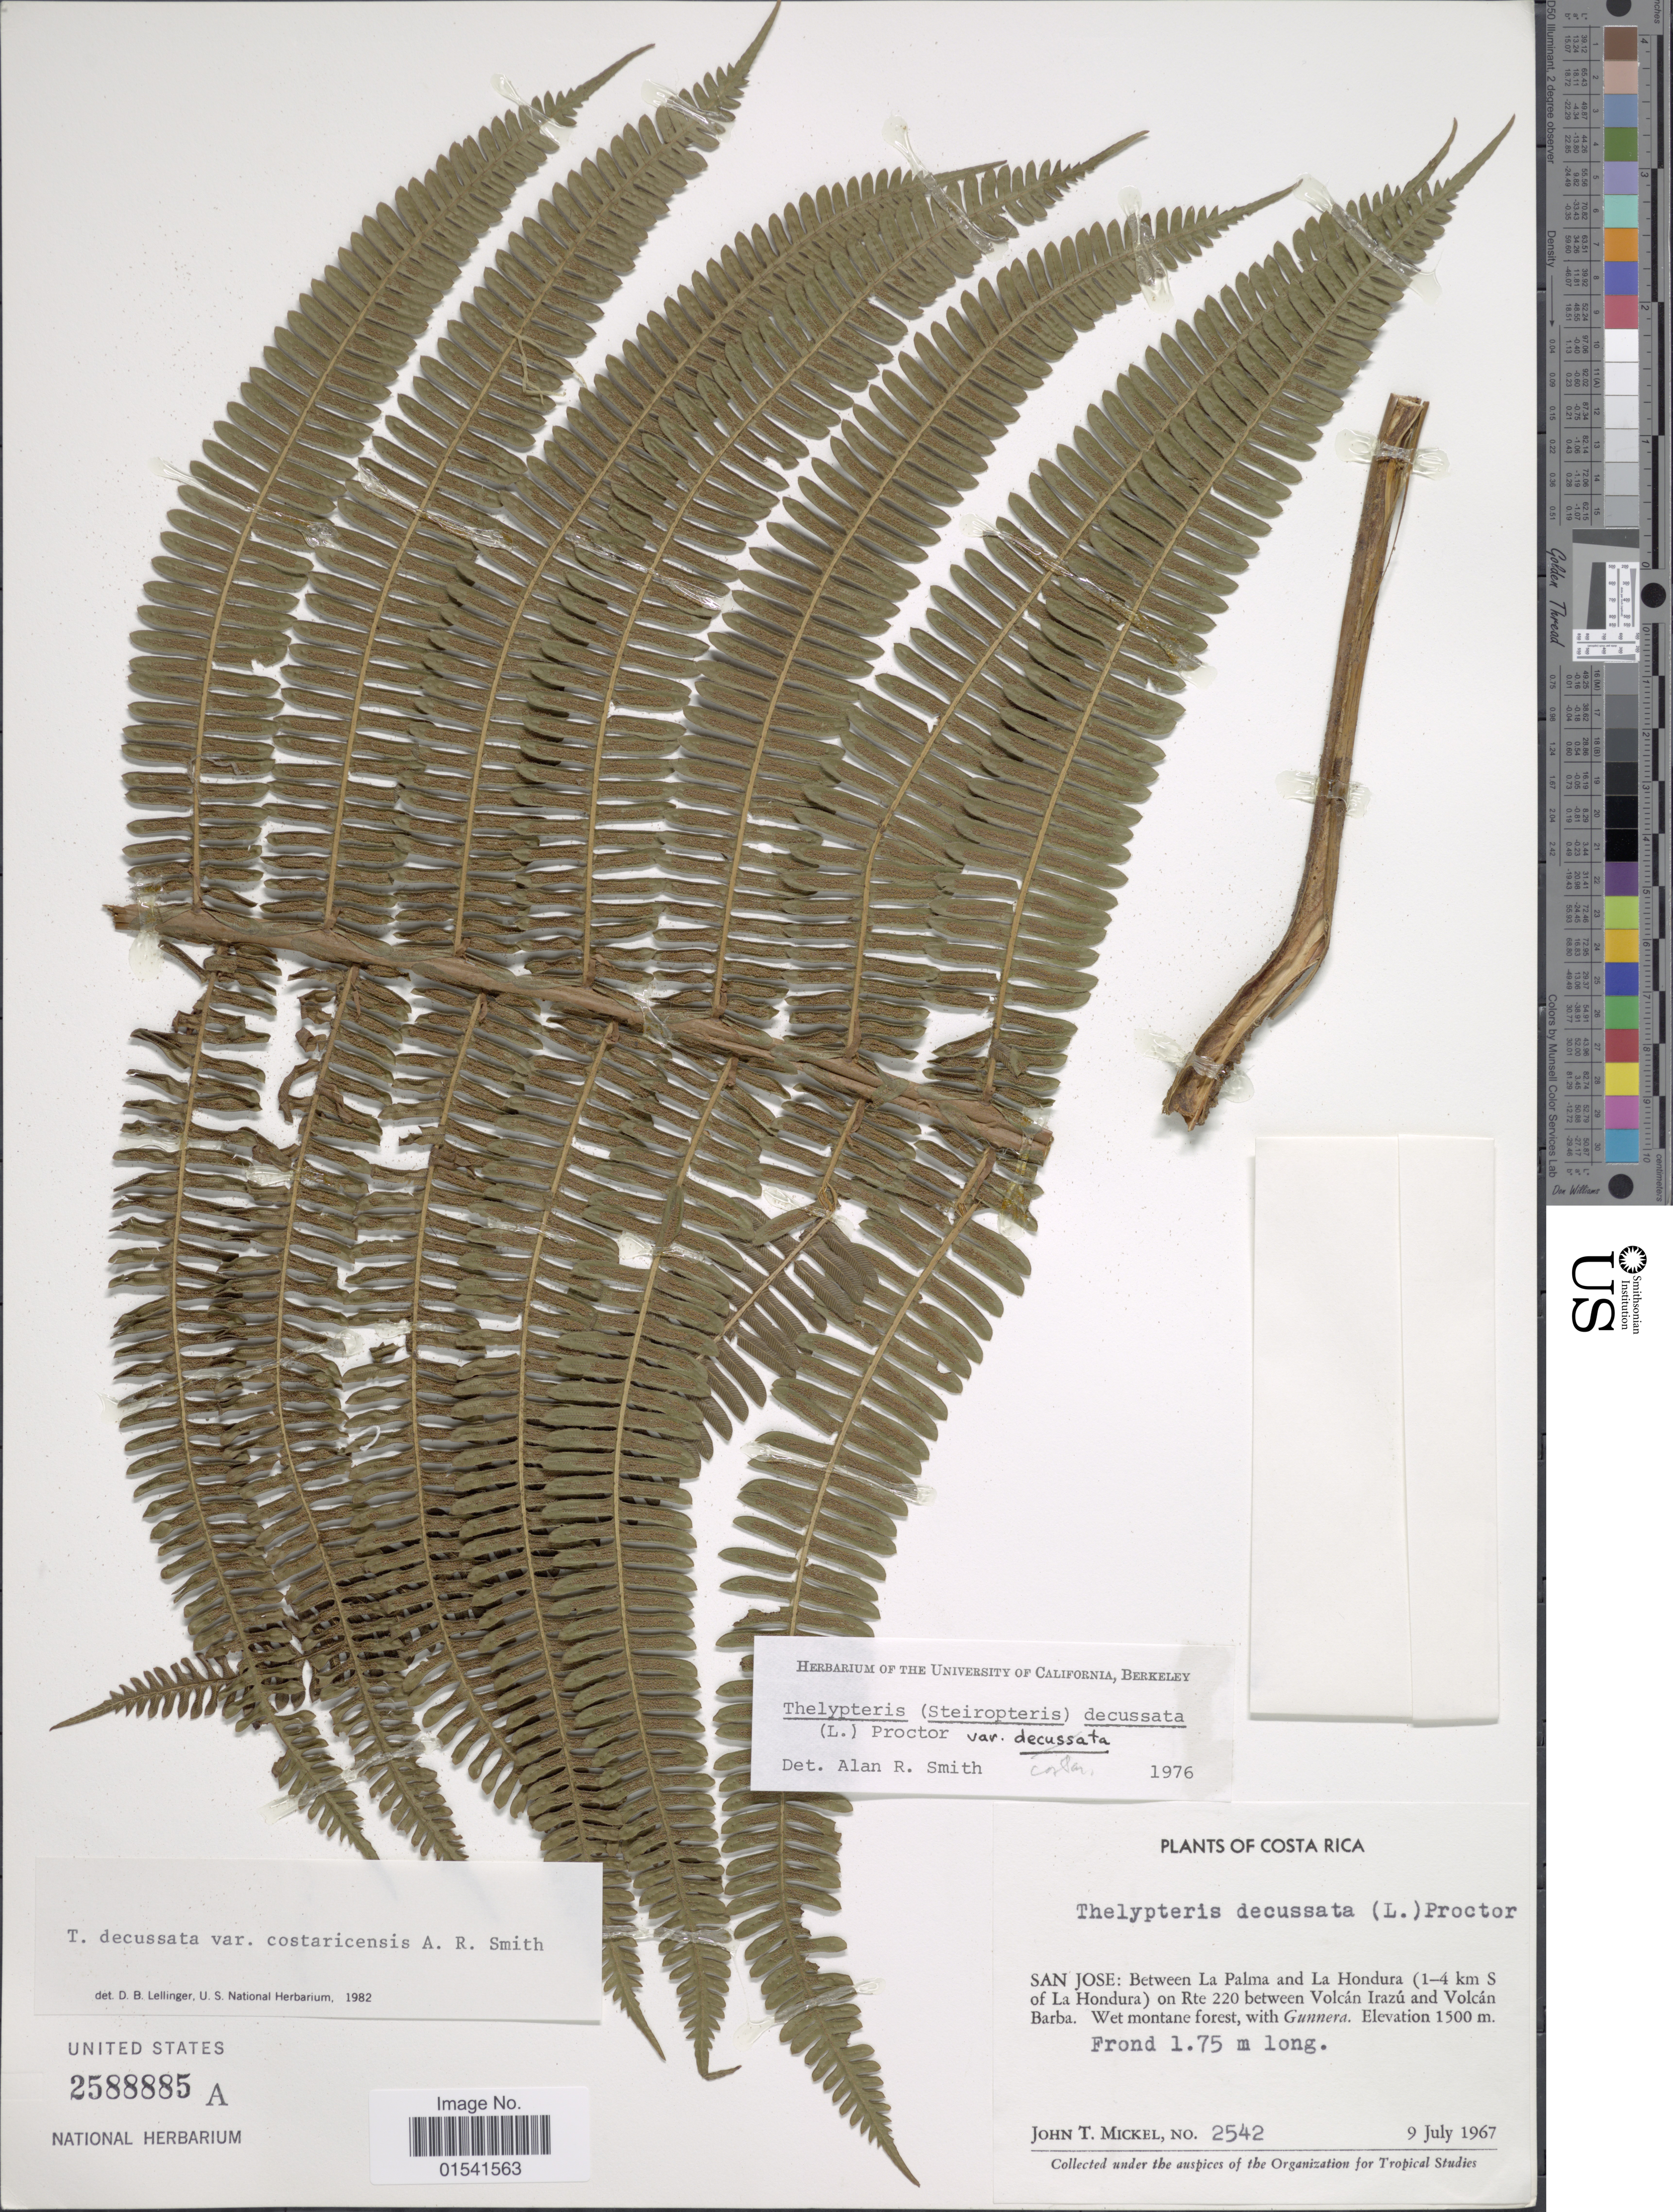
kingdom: Plantae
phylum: Tracheophyta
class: Polypodiopsida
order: Polypodiales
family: Thelypteridaceae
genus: Steiropteris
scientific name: Steiropteris decussata (L.) comb. nov., ined. 2015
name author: (L.)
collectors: J. T. Mickel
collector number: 2542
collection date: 1967-07-09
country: Costa Rica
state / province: San José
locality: Between La Palma and La Hondura (1-4 km S of La Hondura) on Rte 220 between Volcán Irazú and Volcán Barba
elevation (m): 1500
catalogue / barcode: US 2588885A